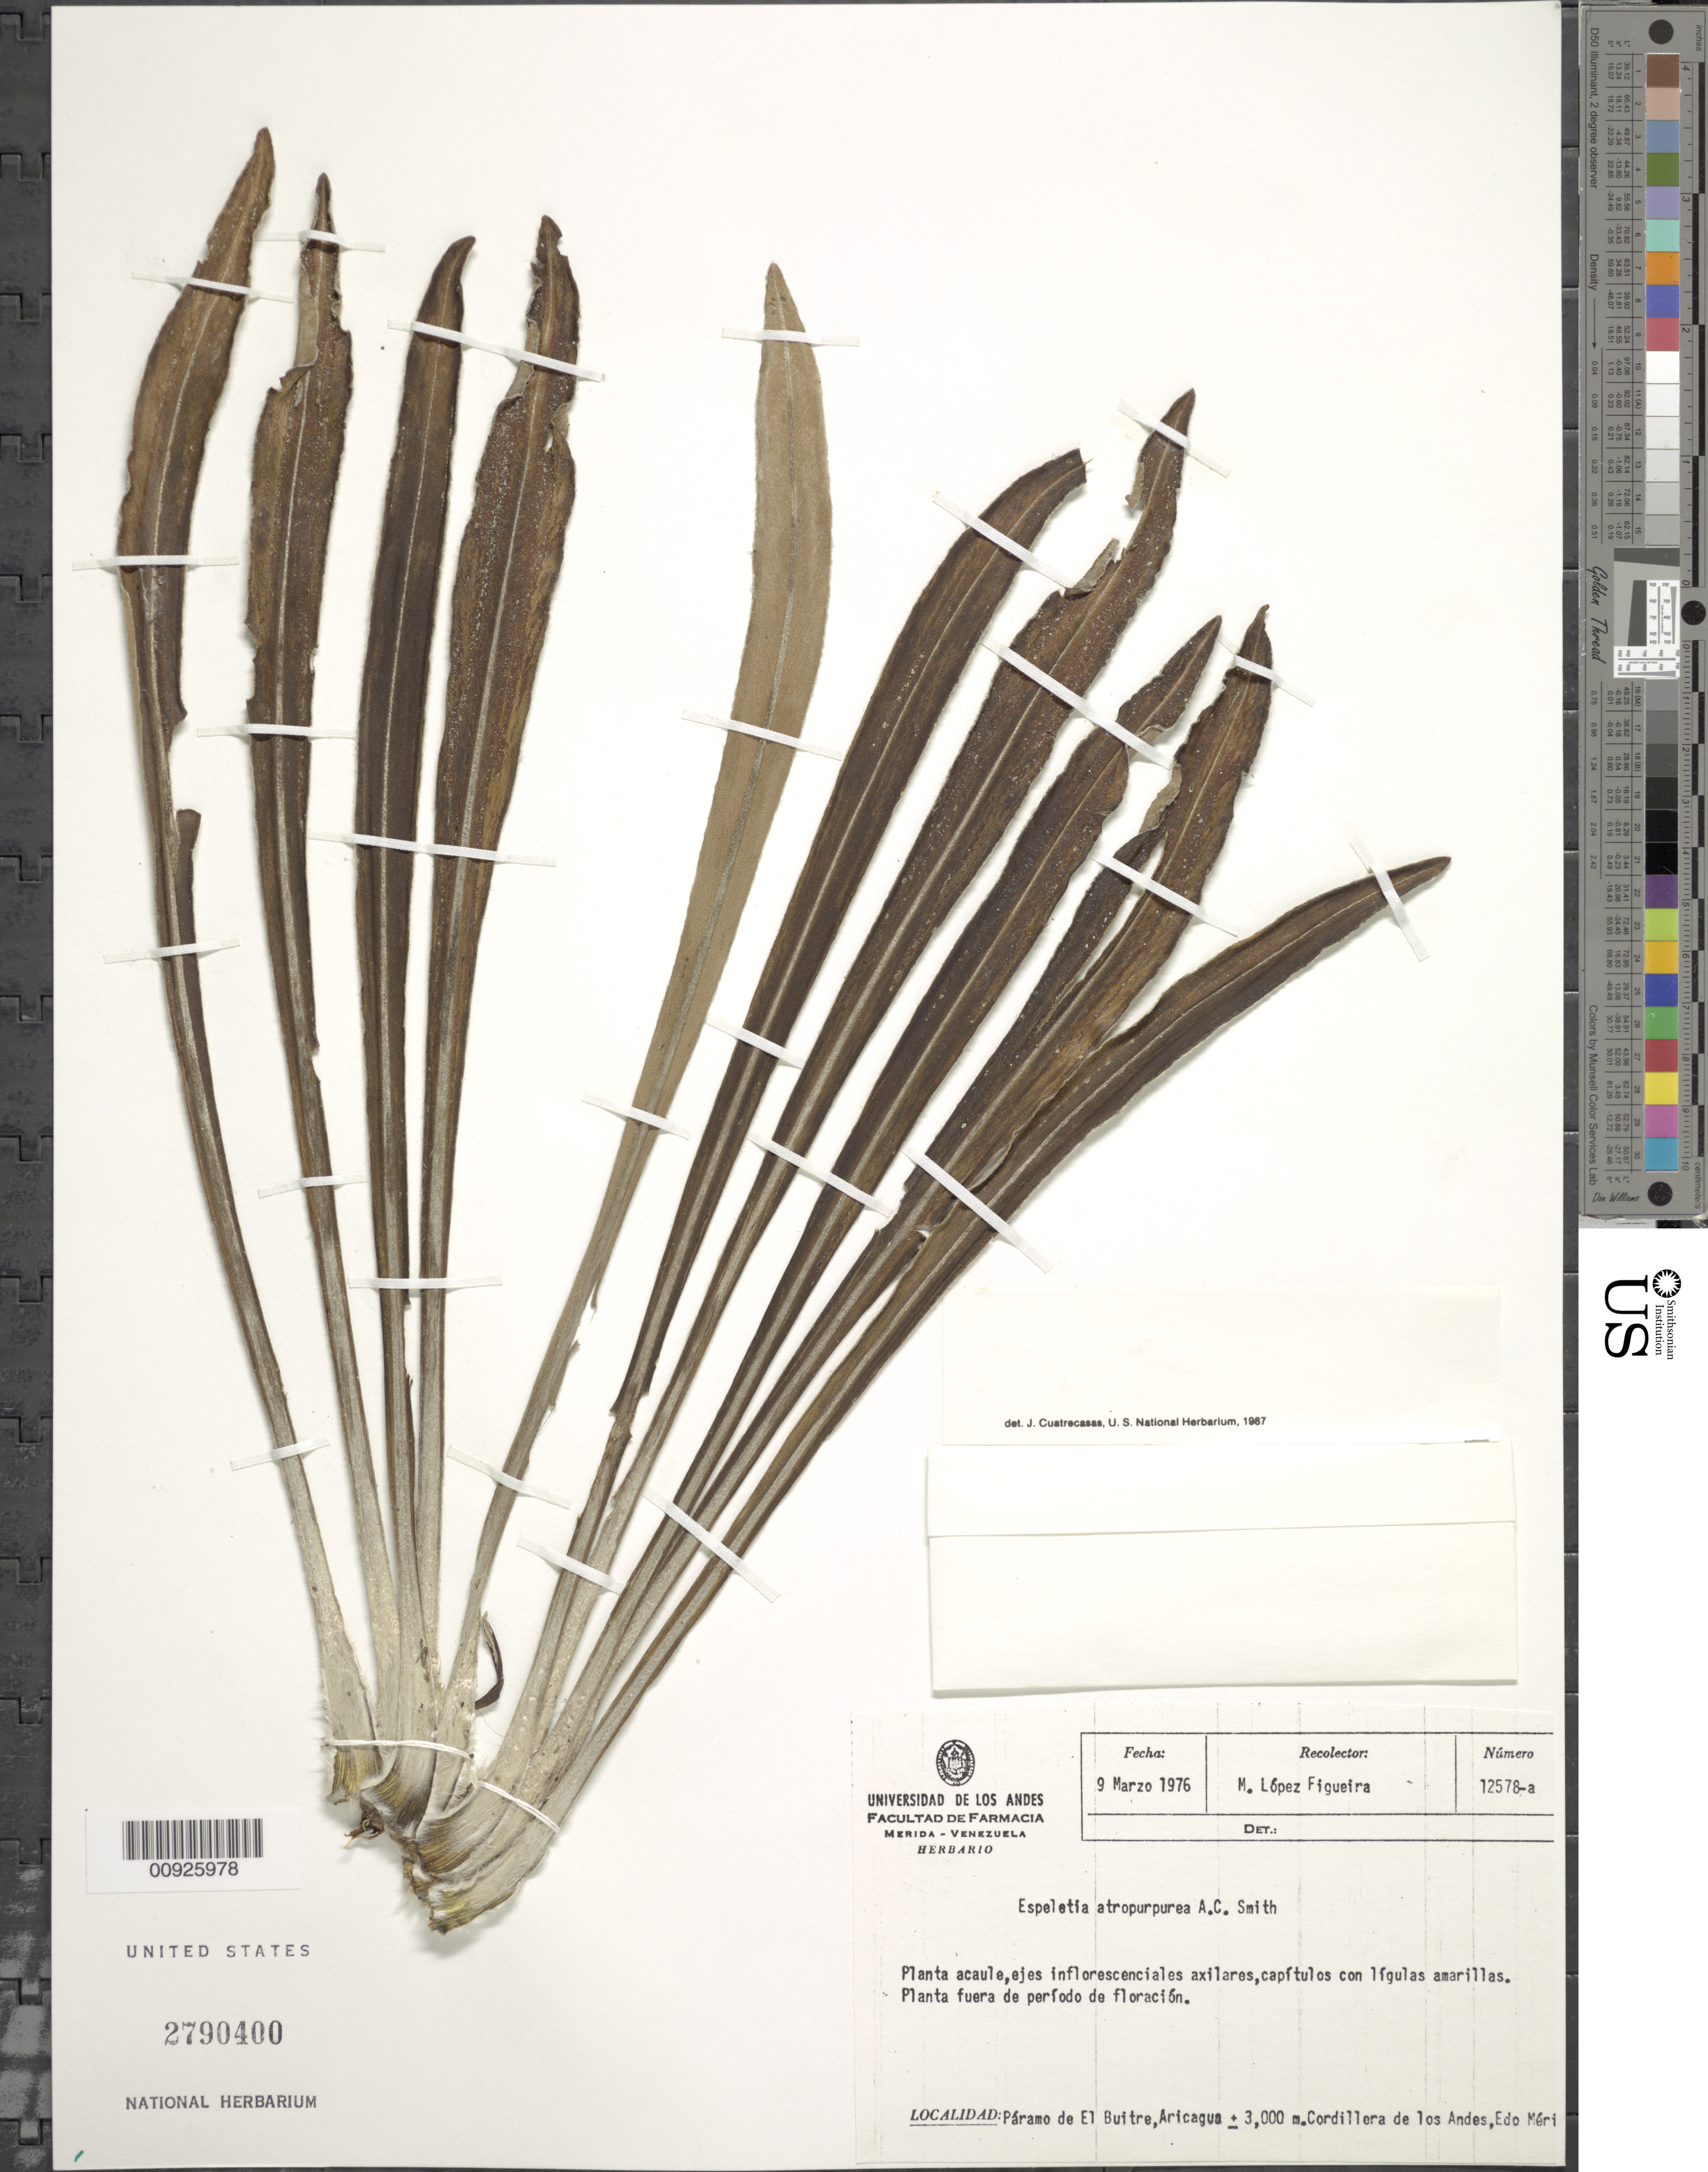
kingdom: Plantae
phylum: Tracheophyta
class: Magnoliopsida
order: Asterales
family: Asteraceae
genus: Ruilopezia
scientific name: Ruilopezia atropurpurea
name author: (A.C. Sm.) Cuatrec.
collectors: M. López Figueiras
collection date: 1976-03-09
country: Venezuela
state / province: Mérida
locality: P. de El Buitre. Aricagua, Cordillera de los Andes.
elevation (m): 3000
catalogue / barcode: US 2790400